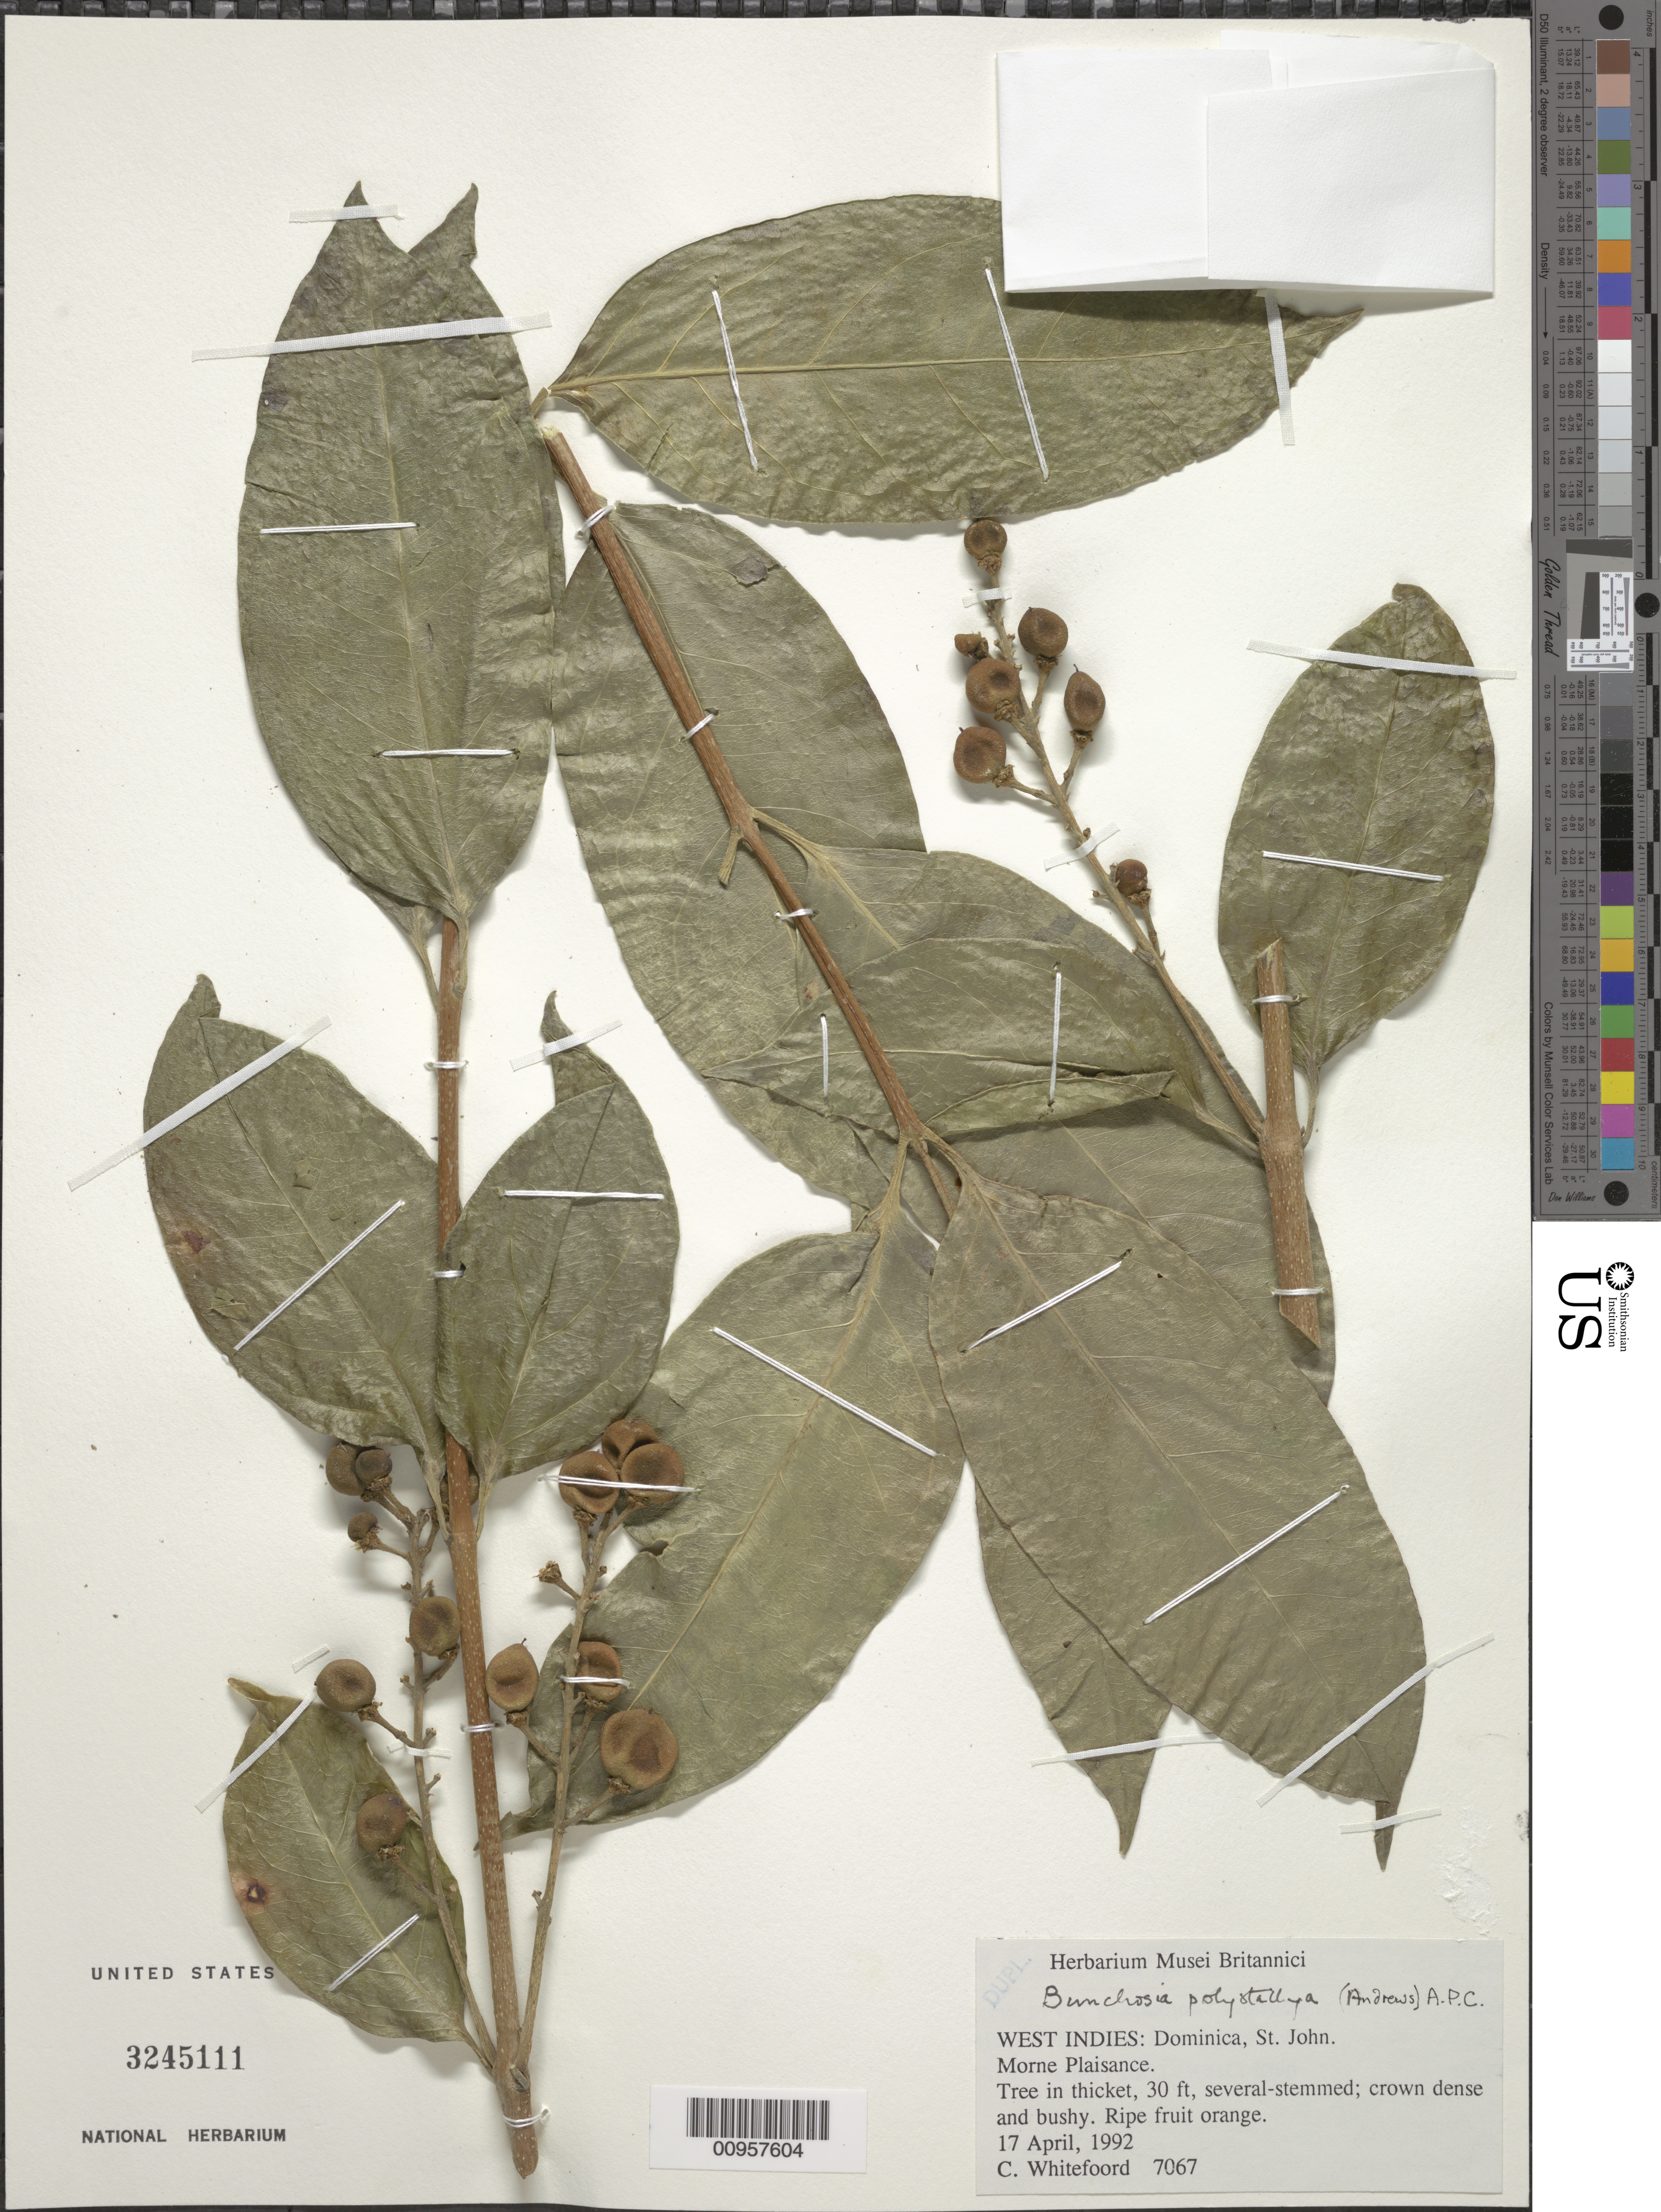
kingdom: Plantae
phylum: Tracheophyta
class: Magnoliopsida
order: Malpighiales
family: Malpighiaceae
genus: Bunchosia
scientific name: Bunchosia polystachya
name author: (Andrews) DC.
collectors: C. Whitefoord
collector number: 7067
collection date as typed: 17 Apr 1992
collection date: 1992-04-17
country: Dominica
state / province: St. John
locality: Morne Plaisance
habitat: In thicket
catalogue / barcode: US 3245111